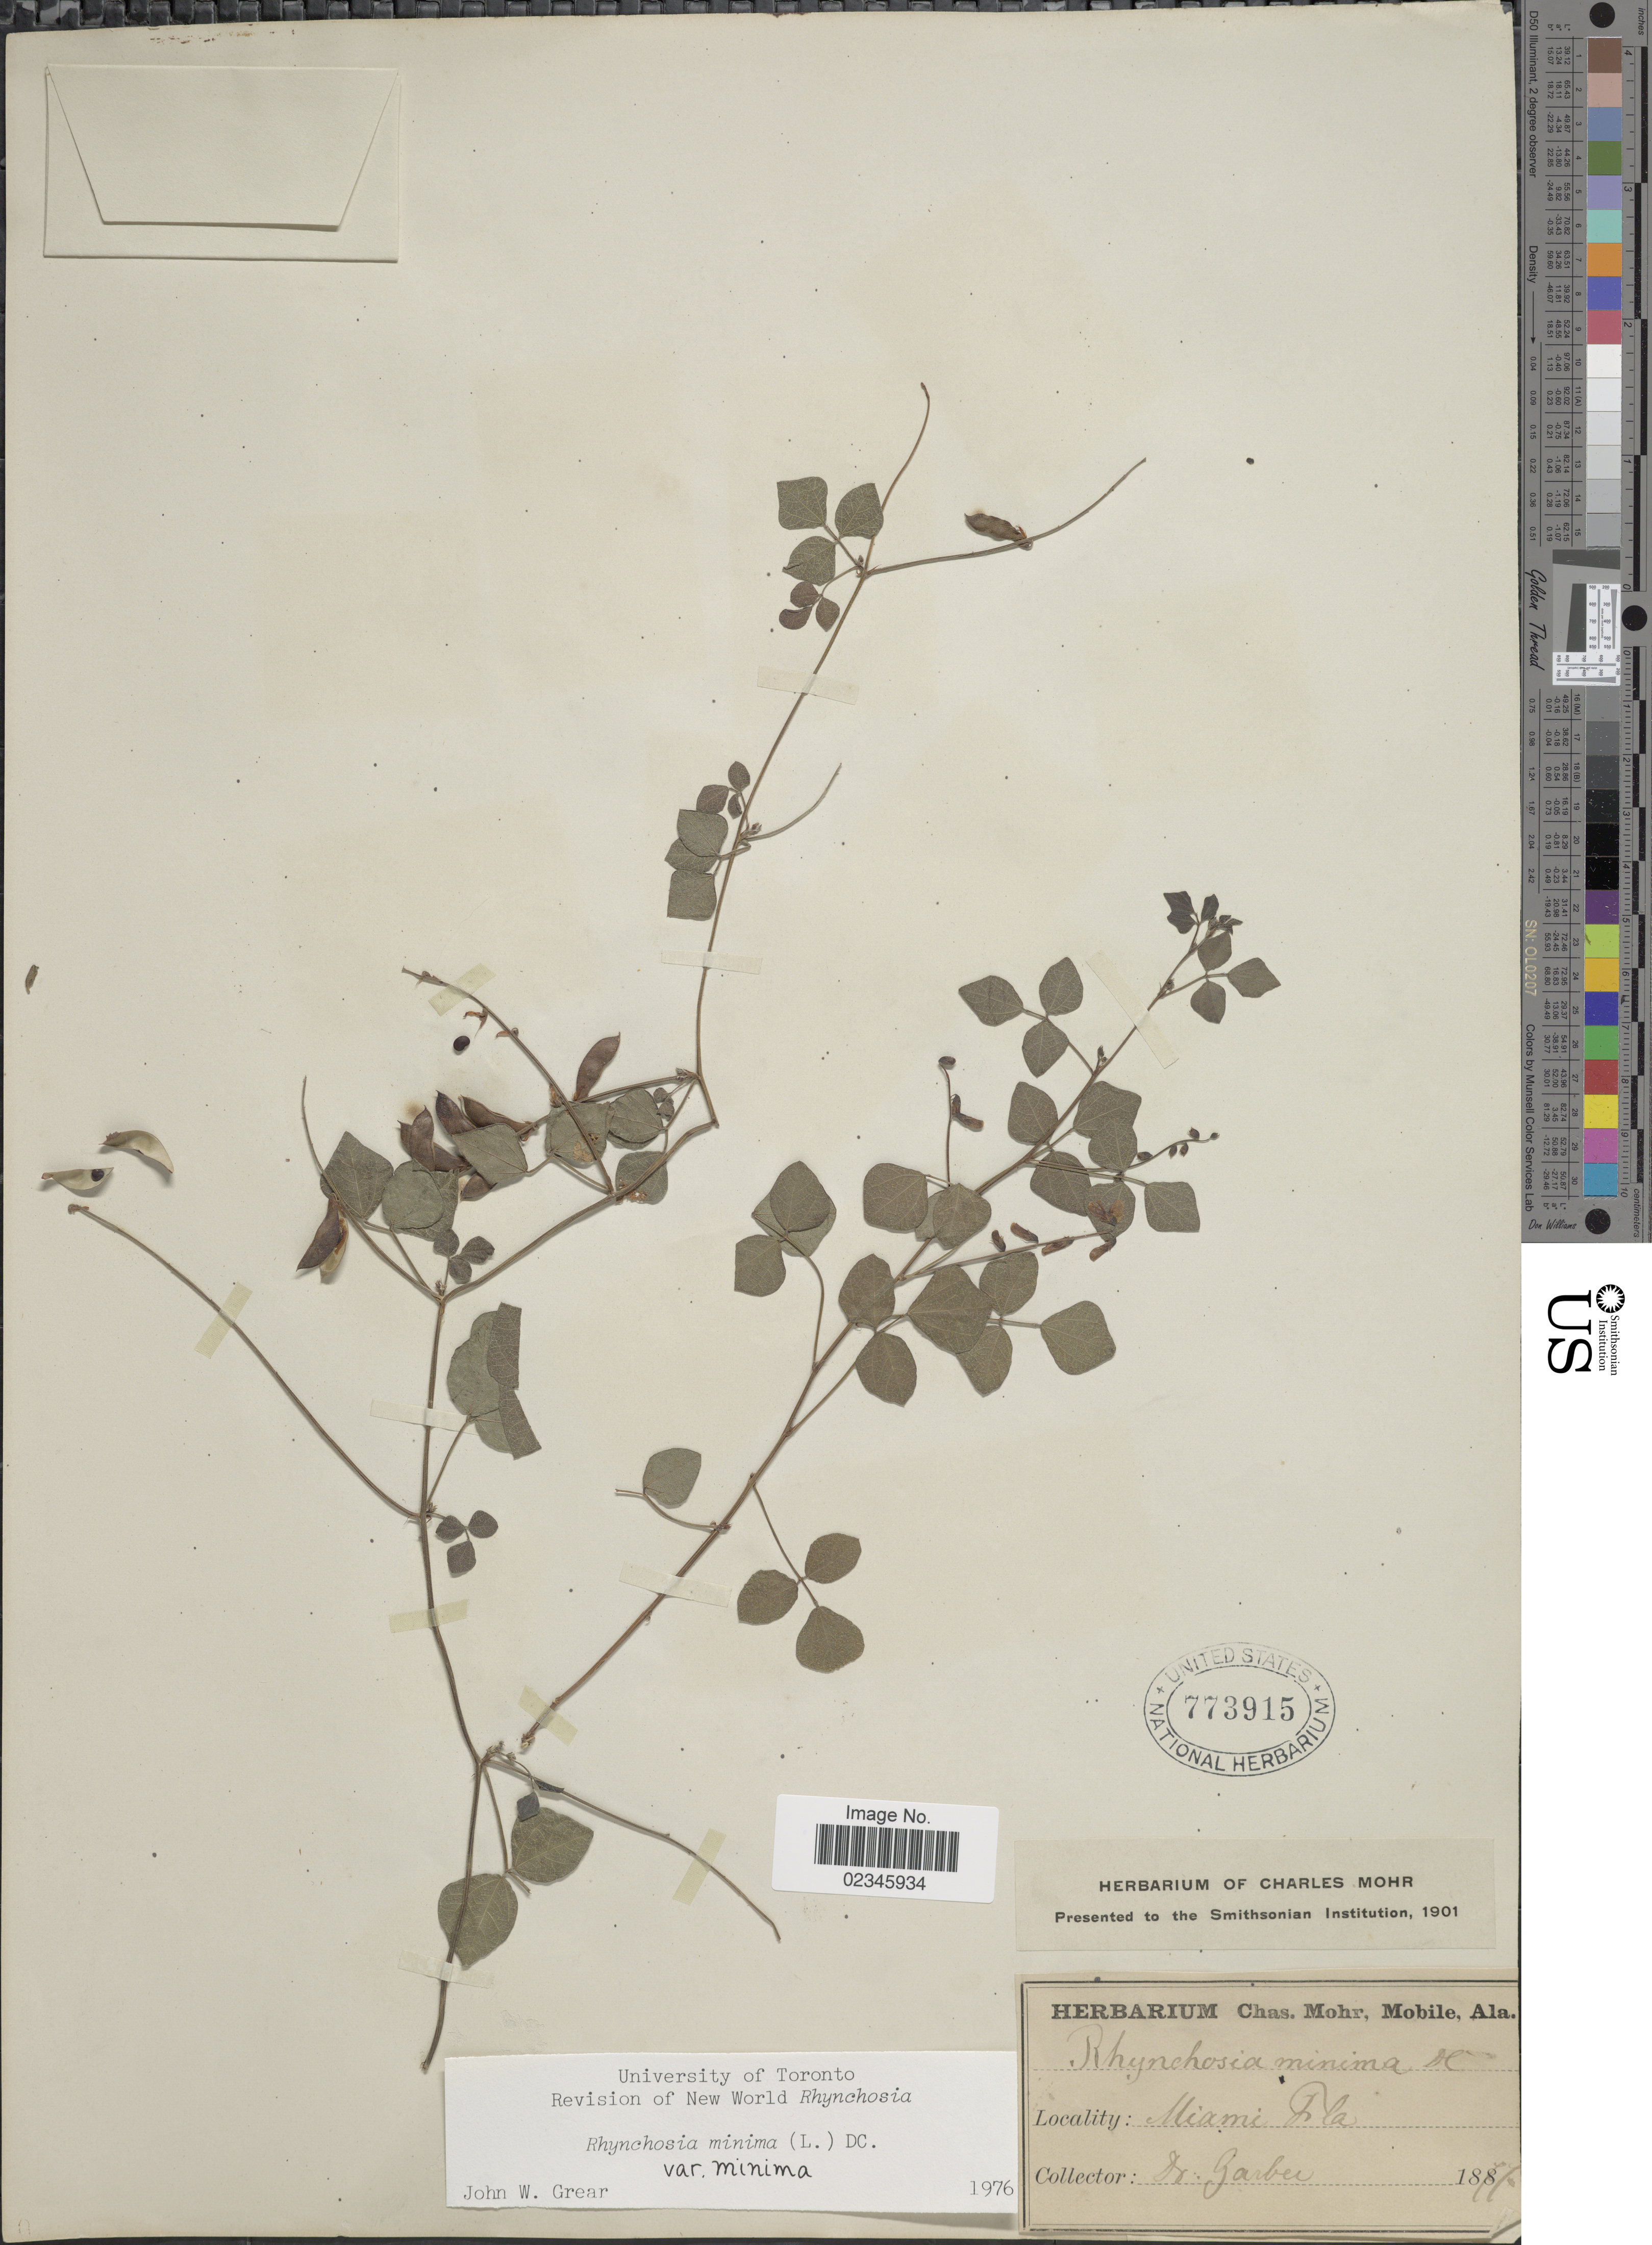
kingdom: Plantae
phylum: Tracheophyta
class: Magnoliopsida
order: Fabales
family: Fabaceae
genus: Rhynchosia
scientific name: Rhynchosia minima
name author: (L.) DC.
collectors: -- Garber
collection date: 1877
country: United States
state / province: Florida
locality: Miami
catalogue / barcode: US 773915